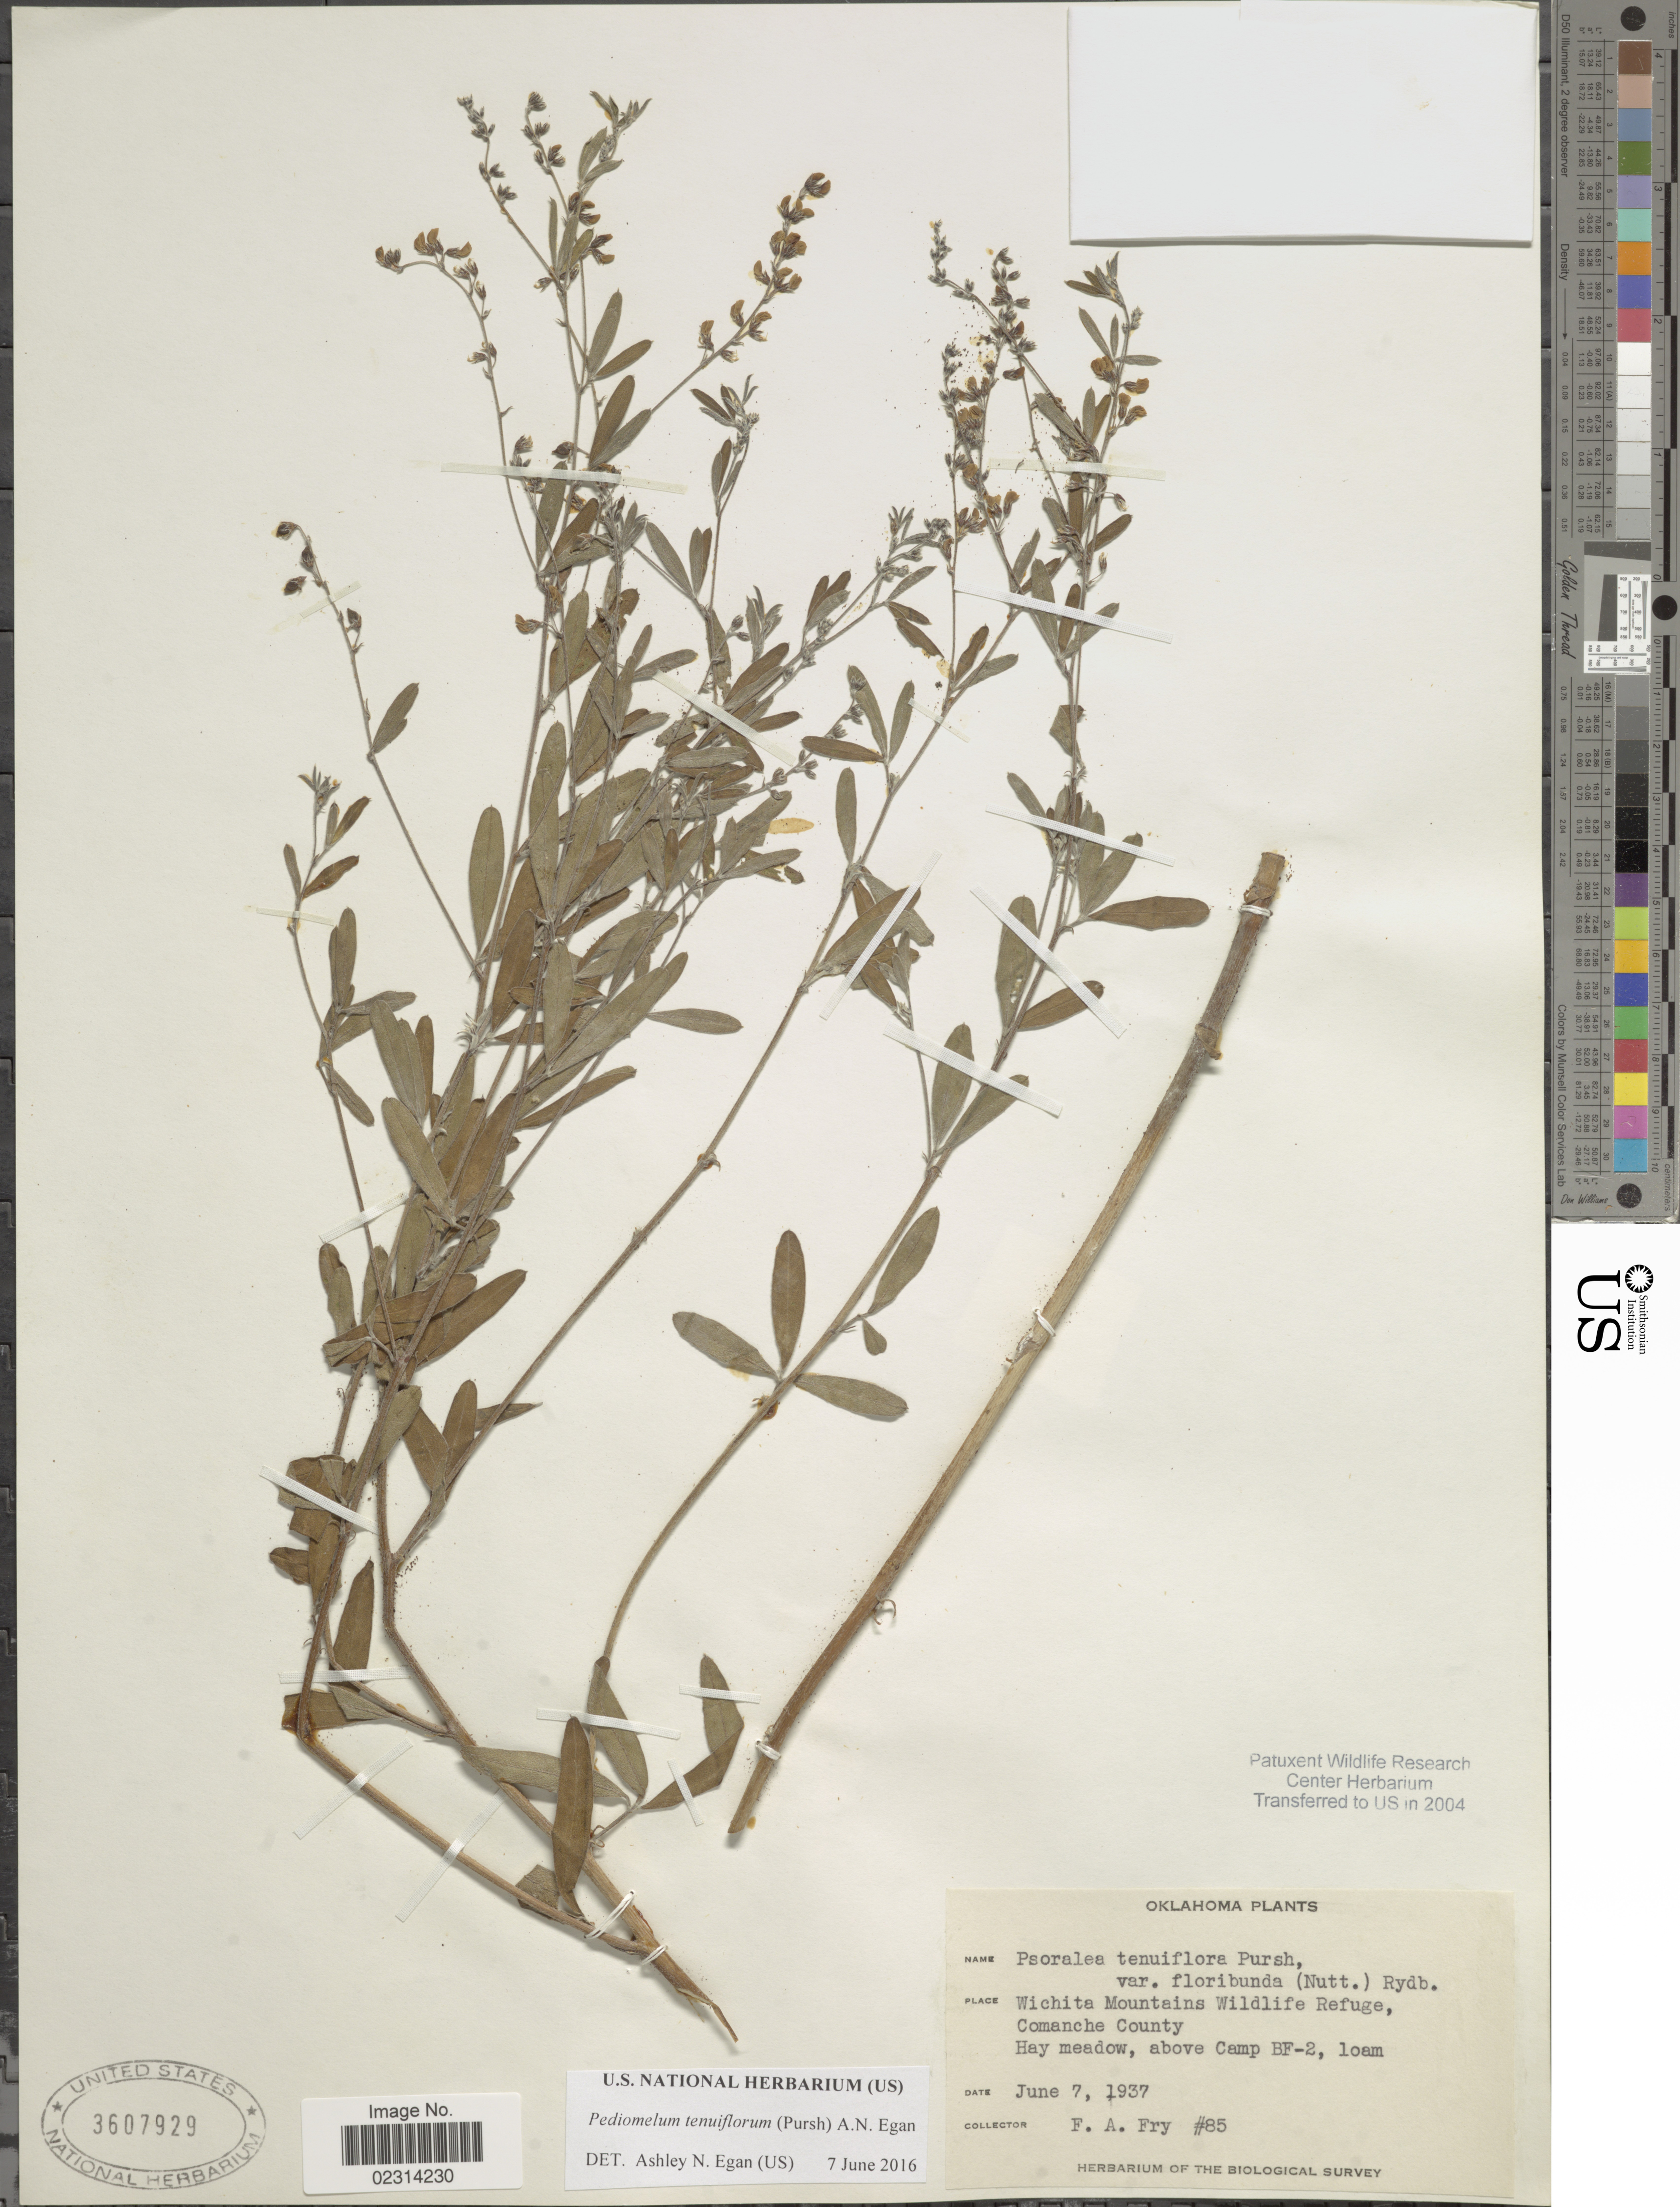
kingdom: Plantae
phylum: Tracheophyta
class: Magnoliopsida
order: Fabales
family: Fabaceae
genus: Psoralidium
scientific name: Psoralidium tenuiflorum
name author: (Pursh) Rydb.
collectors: E. Fry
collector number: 85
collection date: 1937-06-07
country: United States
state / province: Oklahoma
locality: Wichita Mountains Wildlife Refuge, Comanche County. above Camp BF-2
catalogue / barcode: US 3607929